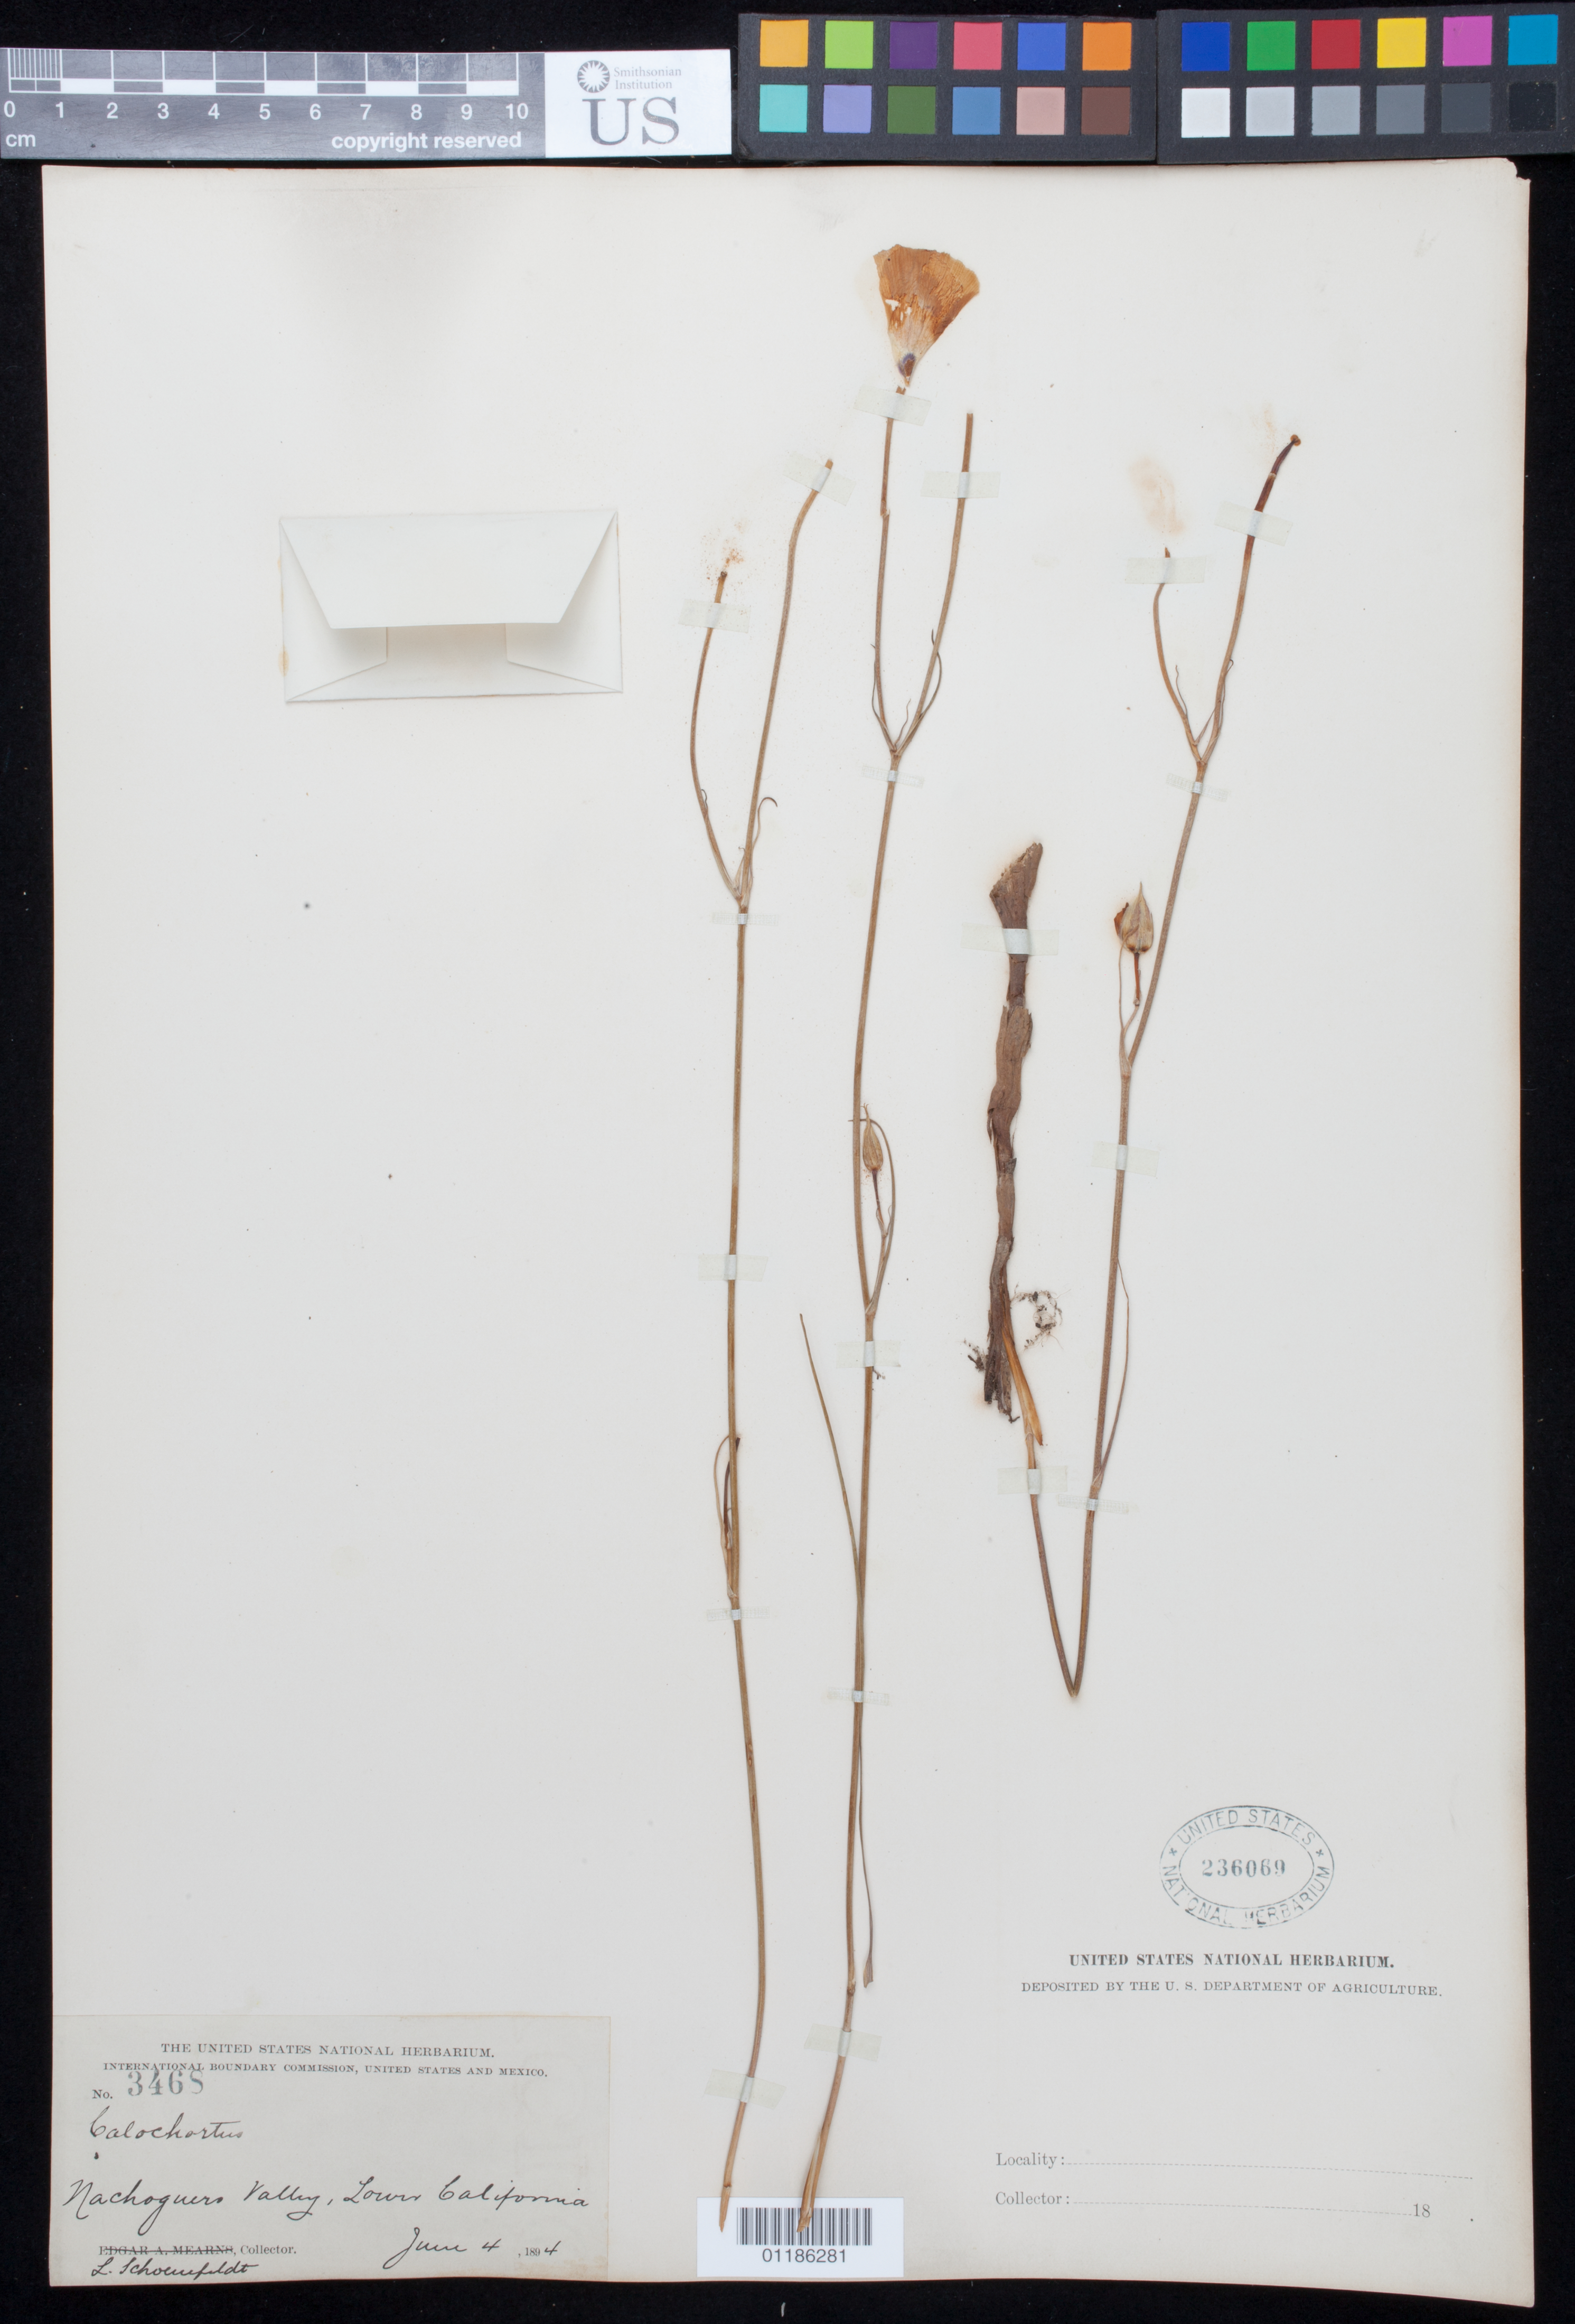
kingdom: Plantae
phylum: Tracheophyta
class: Liliopsida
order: Liliales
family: Liliaceae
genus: Calochortus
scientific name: Calochortus sp.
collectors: L. Schoenfeldt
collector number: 3468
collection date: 1894-06-04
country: Mexico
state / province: Baja California Norte / Baja California Sur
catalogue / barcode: US 236069